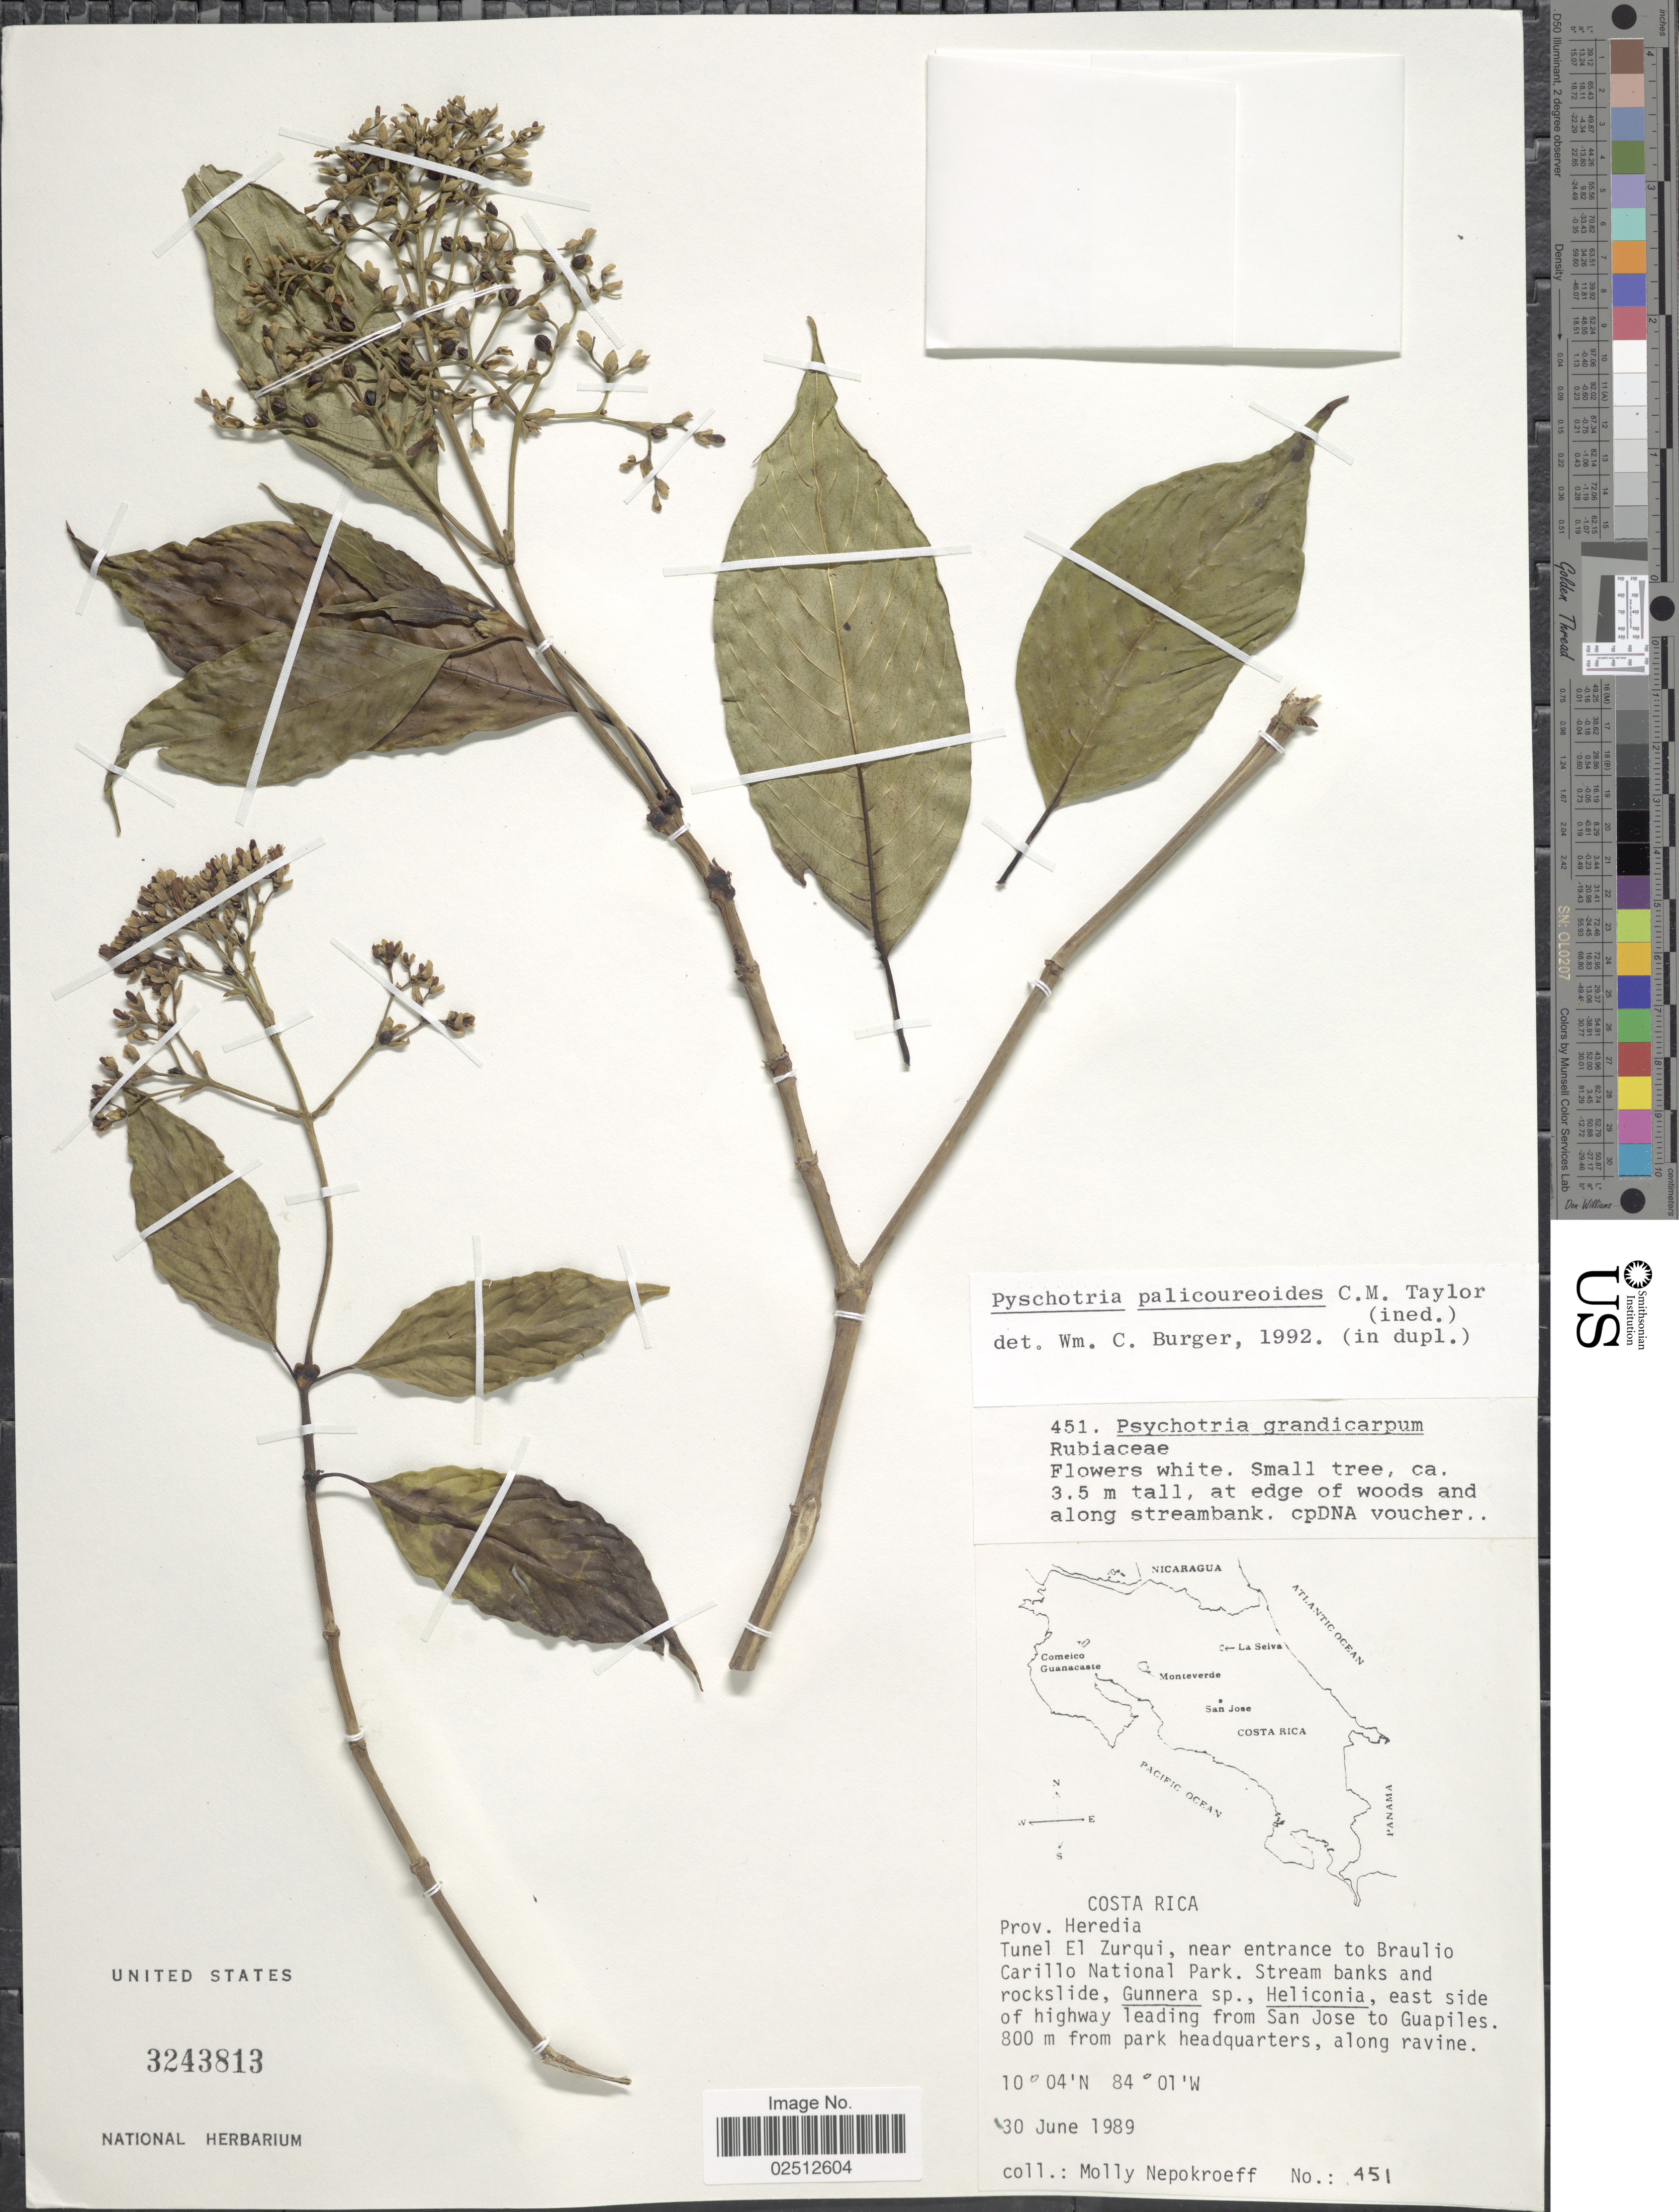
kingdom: Plantae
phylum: Tracheophyta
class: Magnoliopsida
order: Gentianales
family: Rubiaceae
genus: Psychotria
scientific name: Psychotria palicoureoides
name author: Mart.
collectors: M. Nepokroeff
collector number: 451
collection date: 1989-06-30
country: Costa Rica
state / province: Heredia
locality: Tunel El Zurqui, near entrance to Braulio Carillo National Park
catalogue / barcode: US 3243813